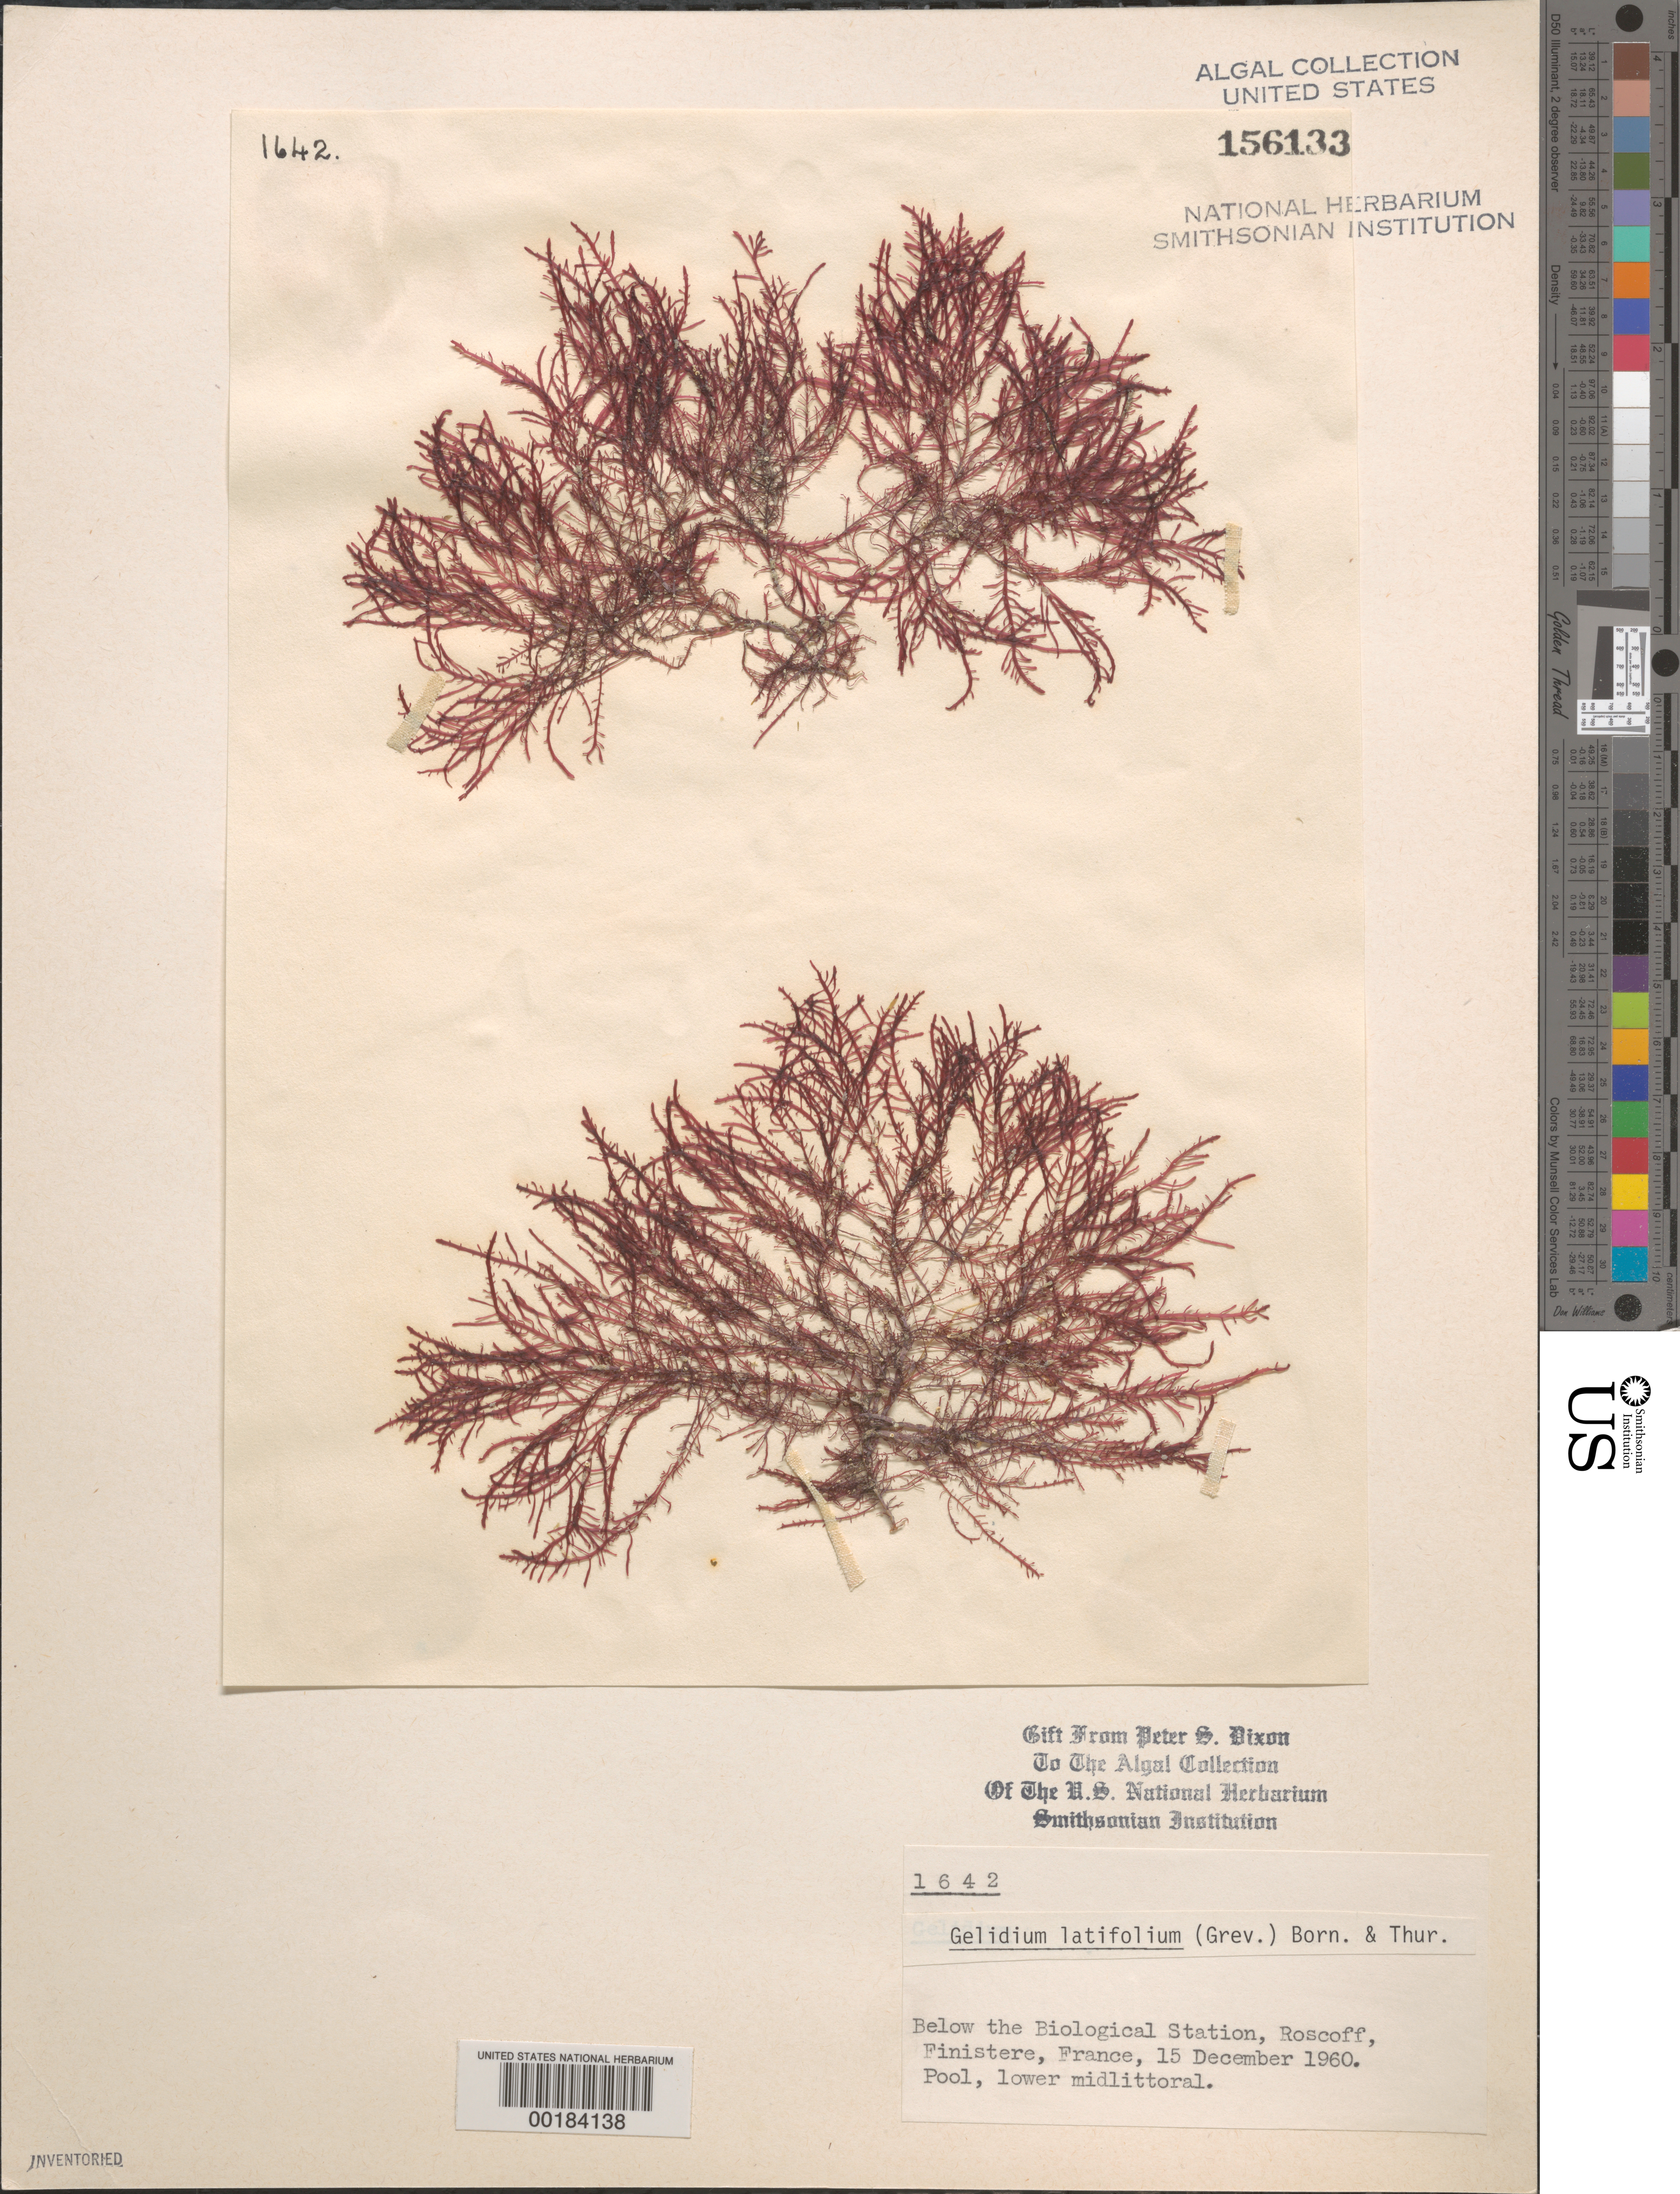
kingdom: Plantae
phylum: Rhodophyta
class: Florideophyceae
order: Gelidiales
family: Gelidiaceae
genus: Gelidium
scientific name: Gelidium spinosum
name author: (S.G. Gmel.) P.C. Silva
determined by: Algae name updating Project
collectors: P. S. Dixon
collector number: PSD 1642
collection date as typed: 15 Dec 1960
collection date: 1960-12-15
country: France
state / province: Bretagne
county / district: Finistère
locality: Roscoff, below biological station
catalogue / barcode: US 156133